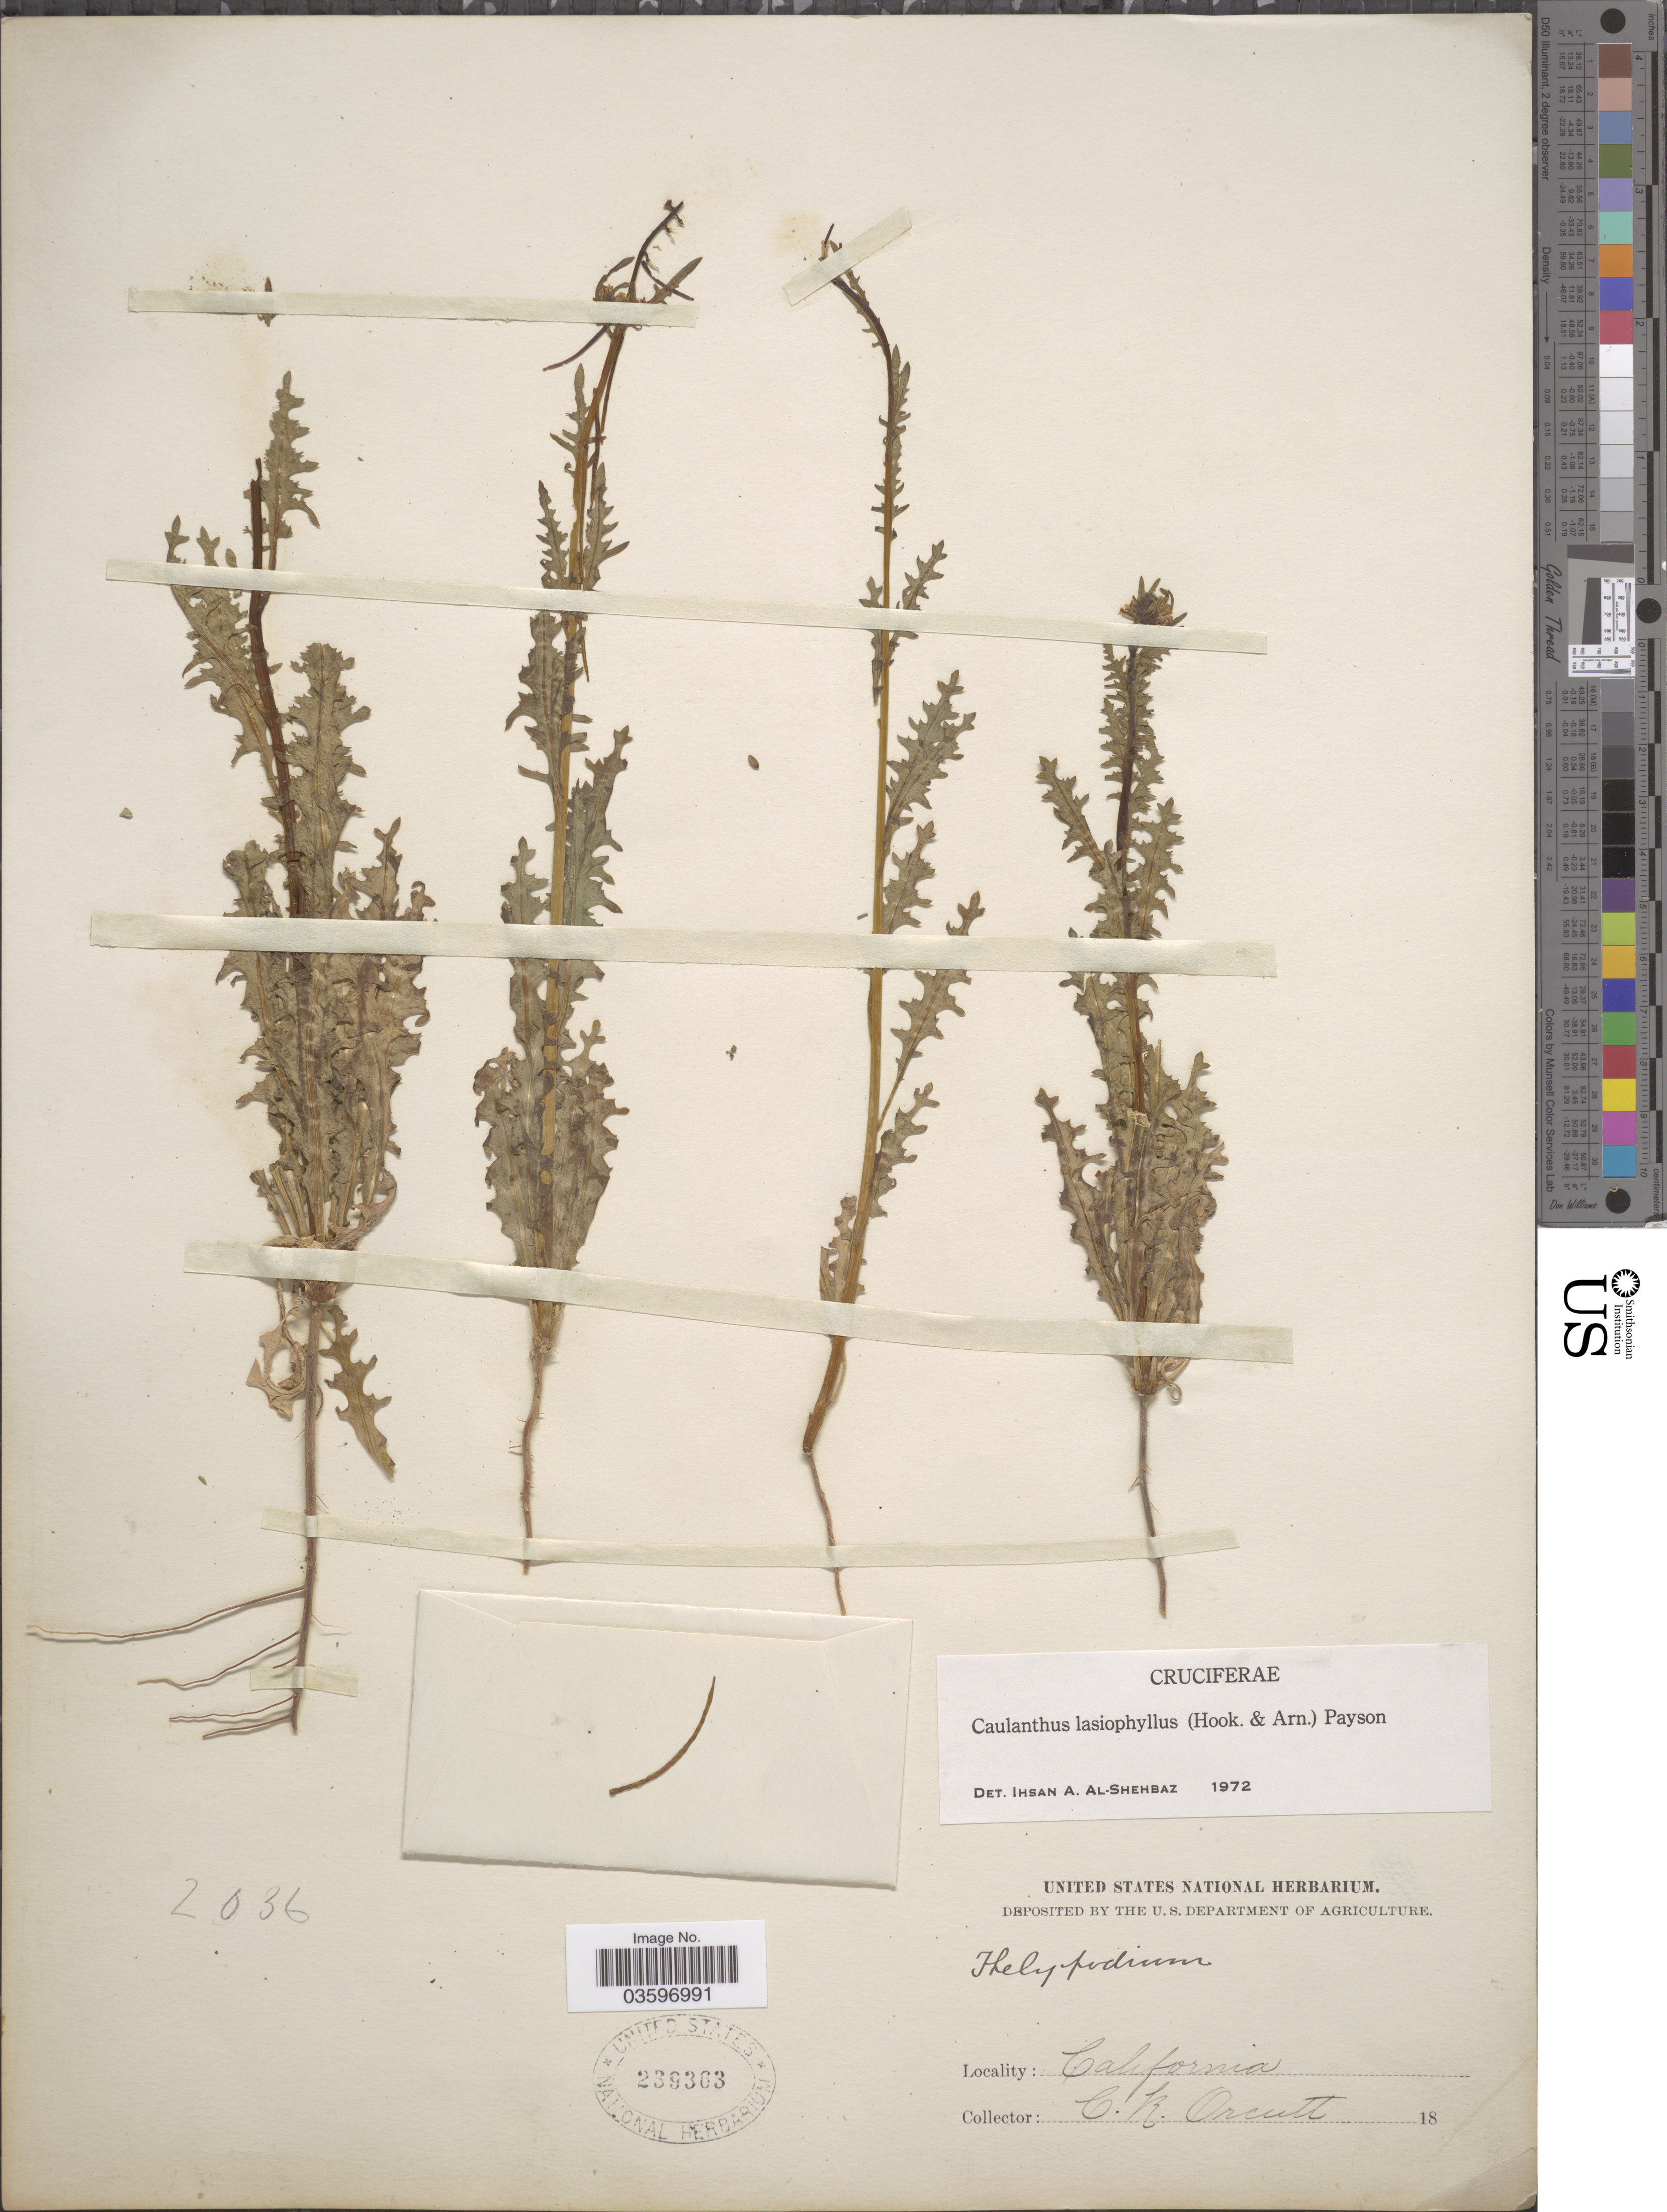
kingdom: Plantae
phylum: Tracheophyta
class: Magnoliopsida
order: Brassicales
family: Brassicaceae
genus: Caulanthus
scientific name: Caulanthus lasiophyllus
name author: (Hook. & Arn.) Payson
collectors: C. R. Orcutt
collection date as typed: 18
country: United States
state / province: California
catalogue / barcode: US 239363